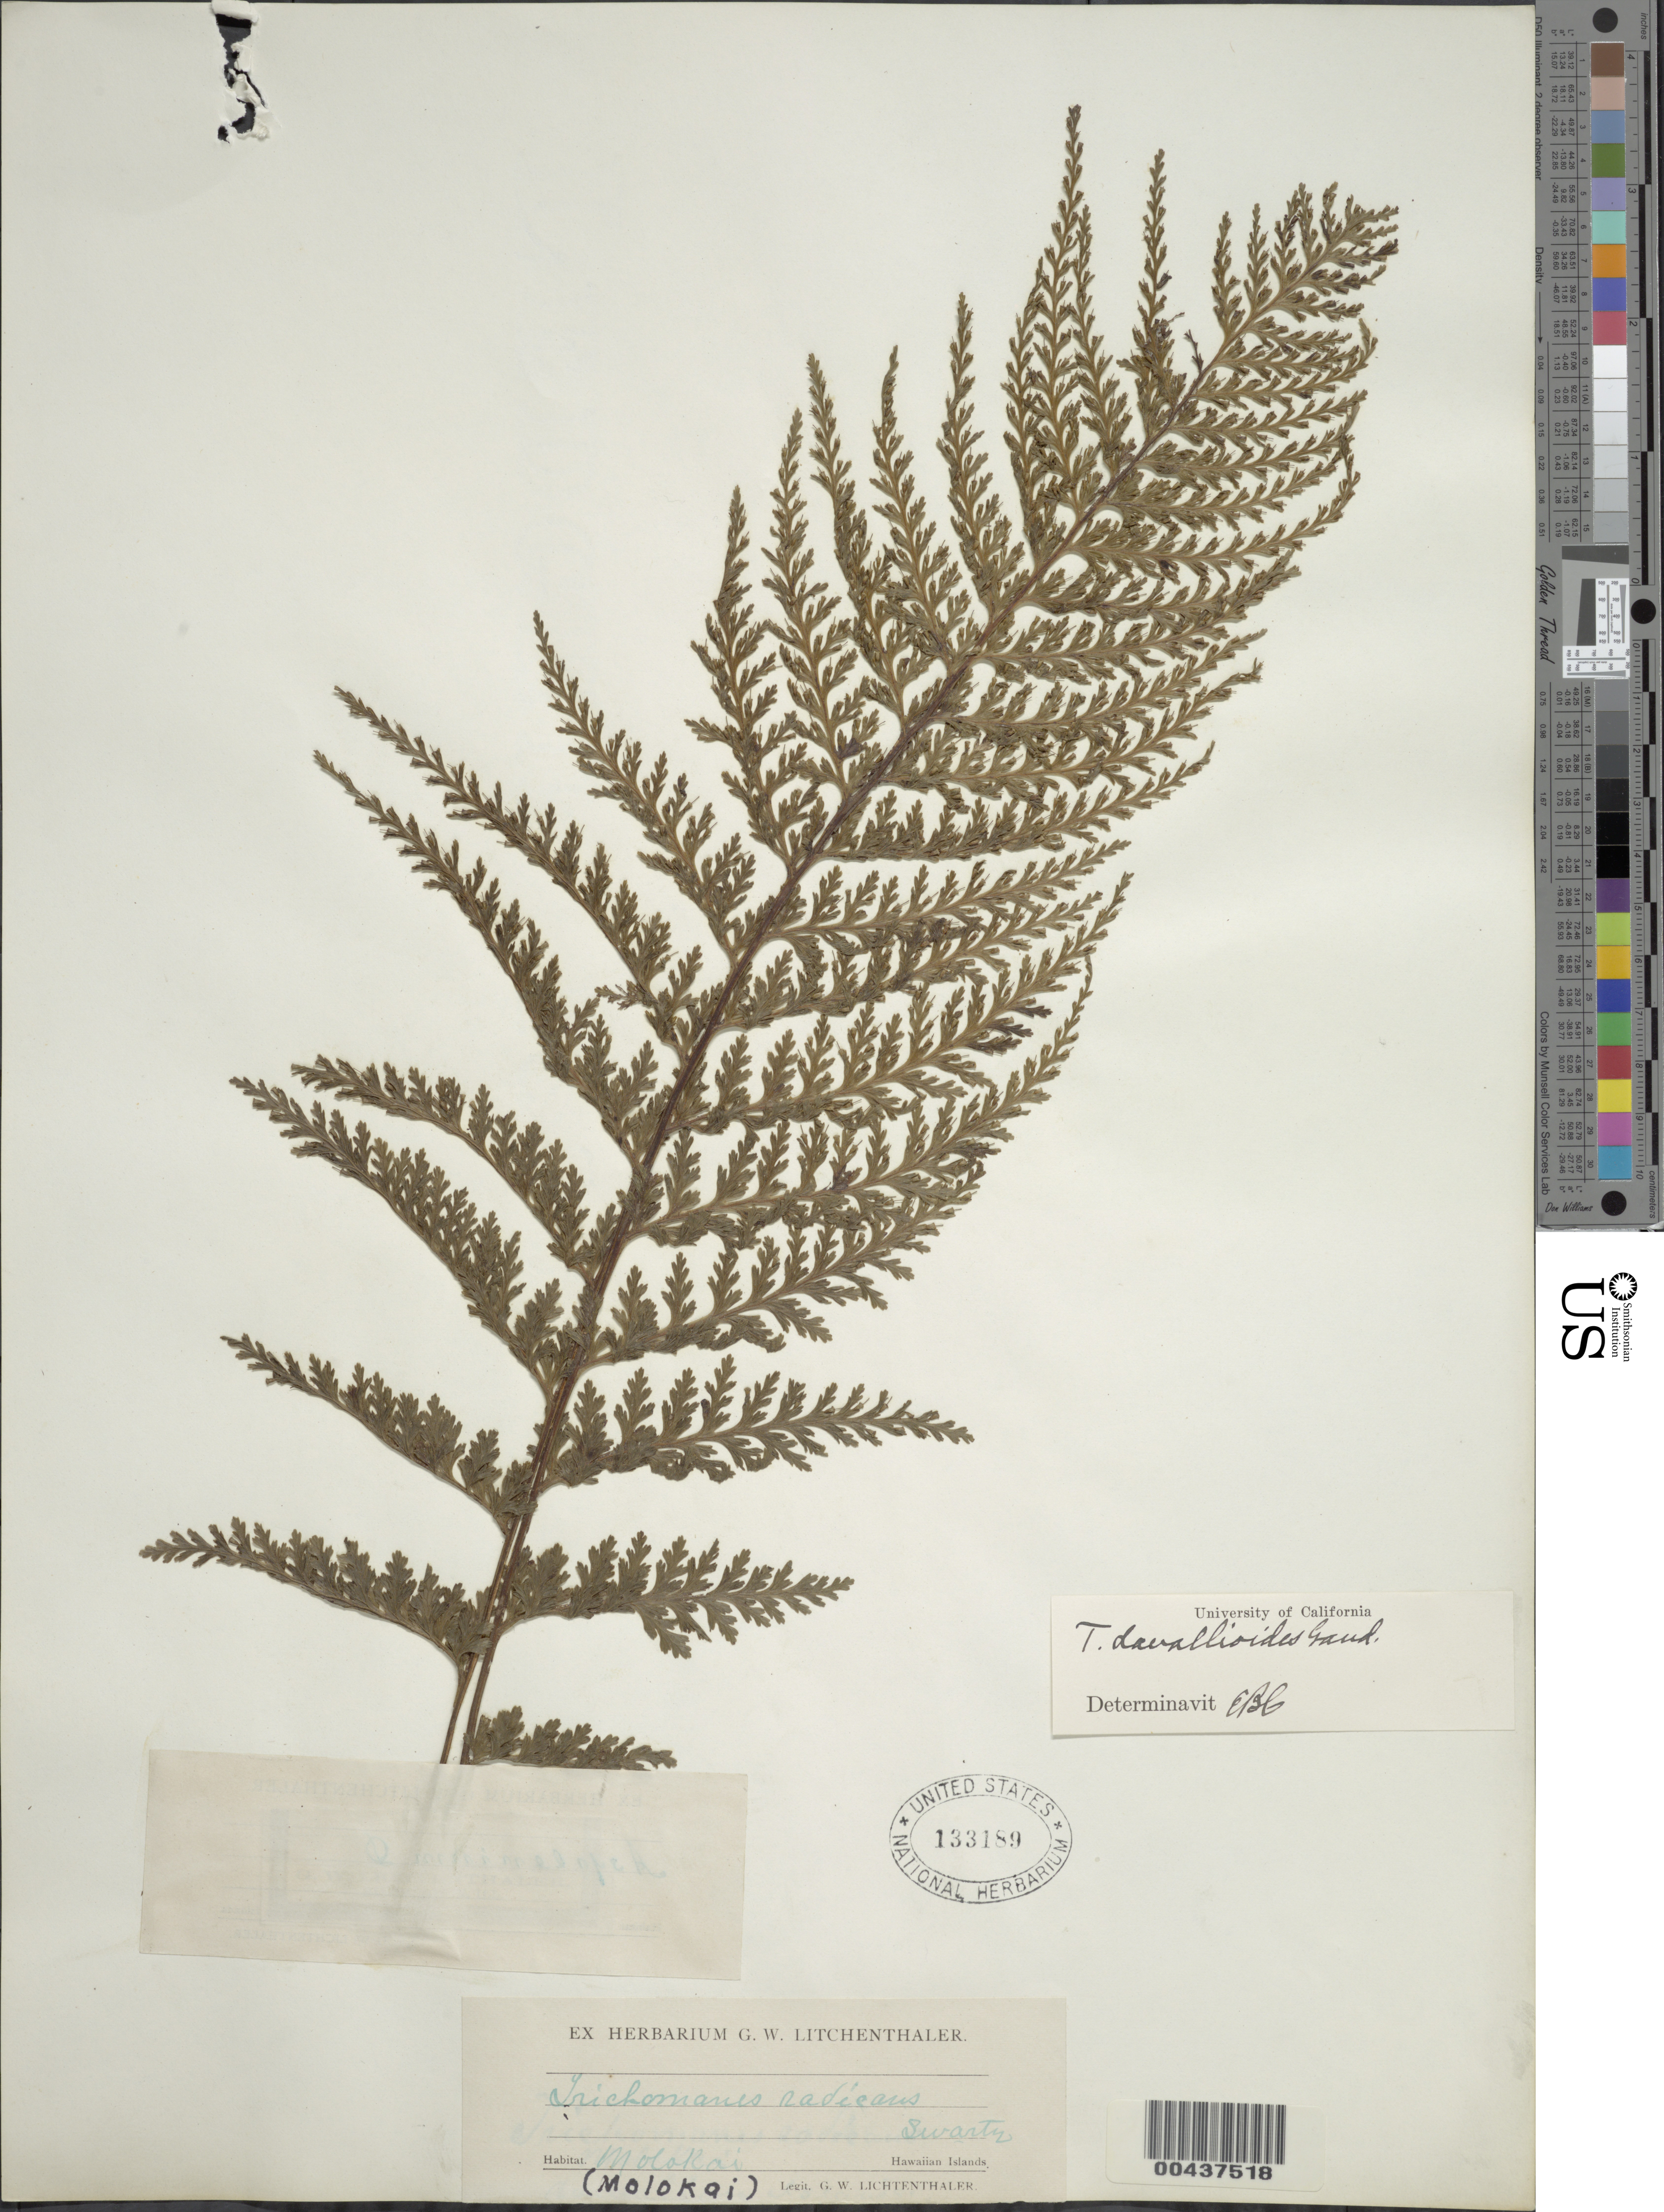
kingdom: Plantae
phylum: Tracheophyta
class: Polypodiopsida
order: Hymenophyllales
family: Hymenophyllaceae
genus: Vandenboschia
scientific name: Vandenboschia davallioides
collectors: G. Lichtenthaler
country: United States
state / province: Hawaii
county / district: Maui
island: Moloka'i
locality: Molokai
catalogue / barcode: US 133189